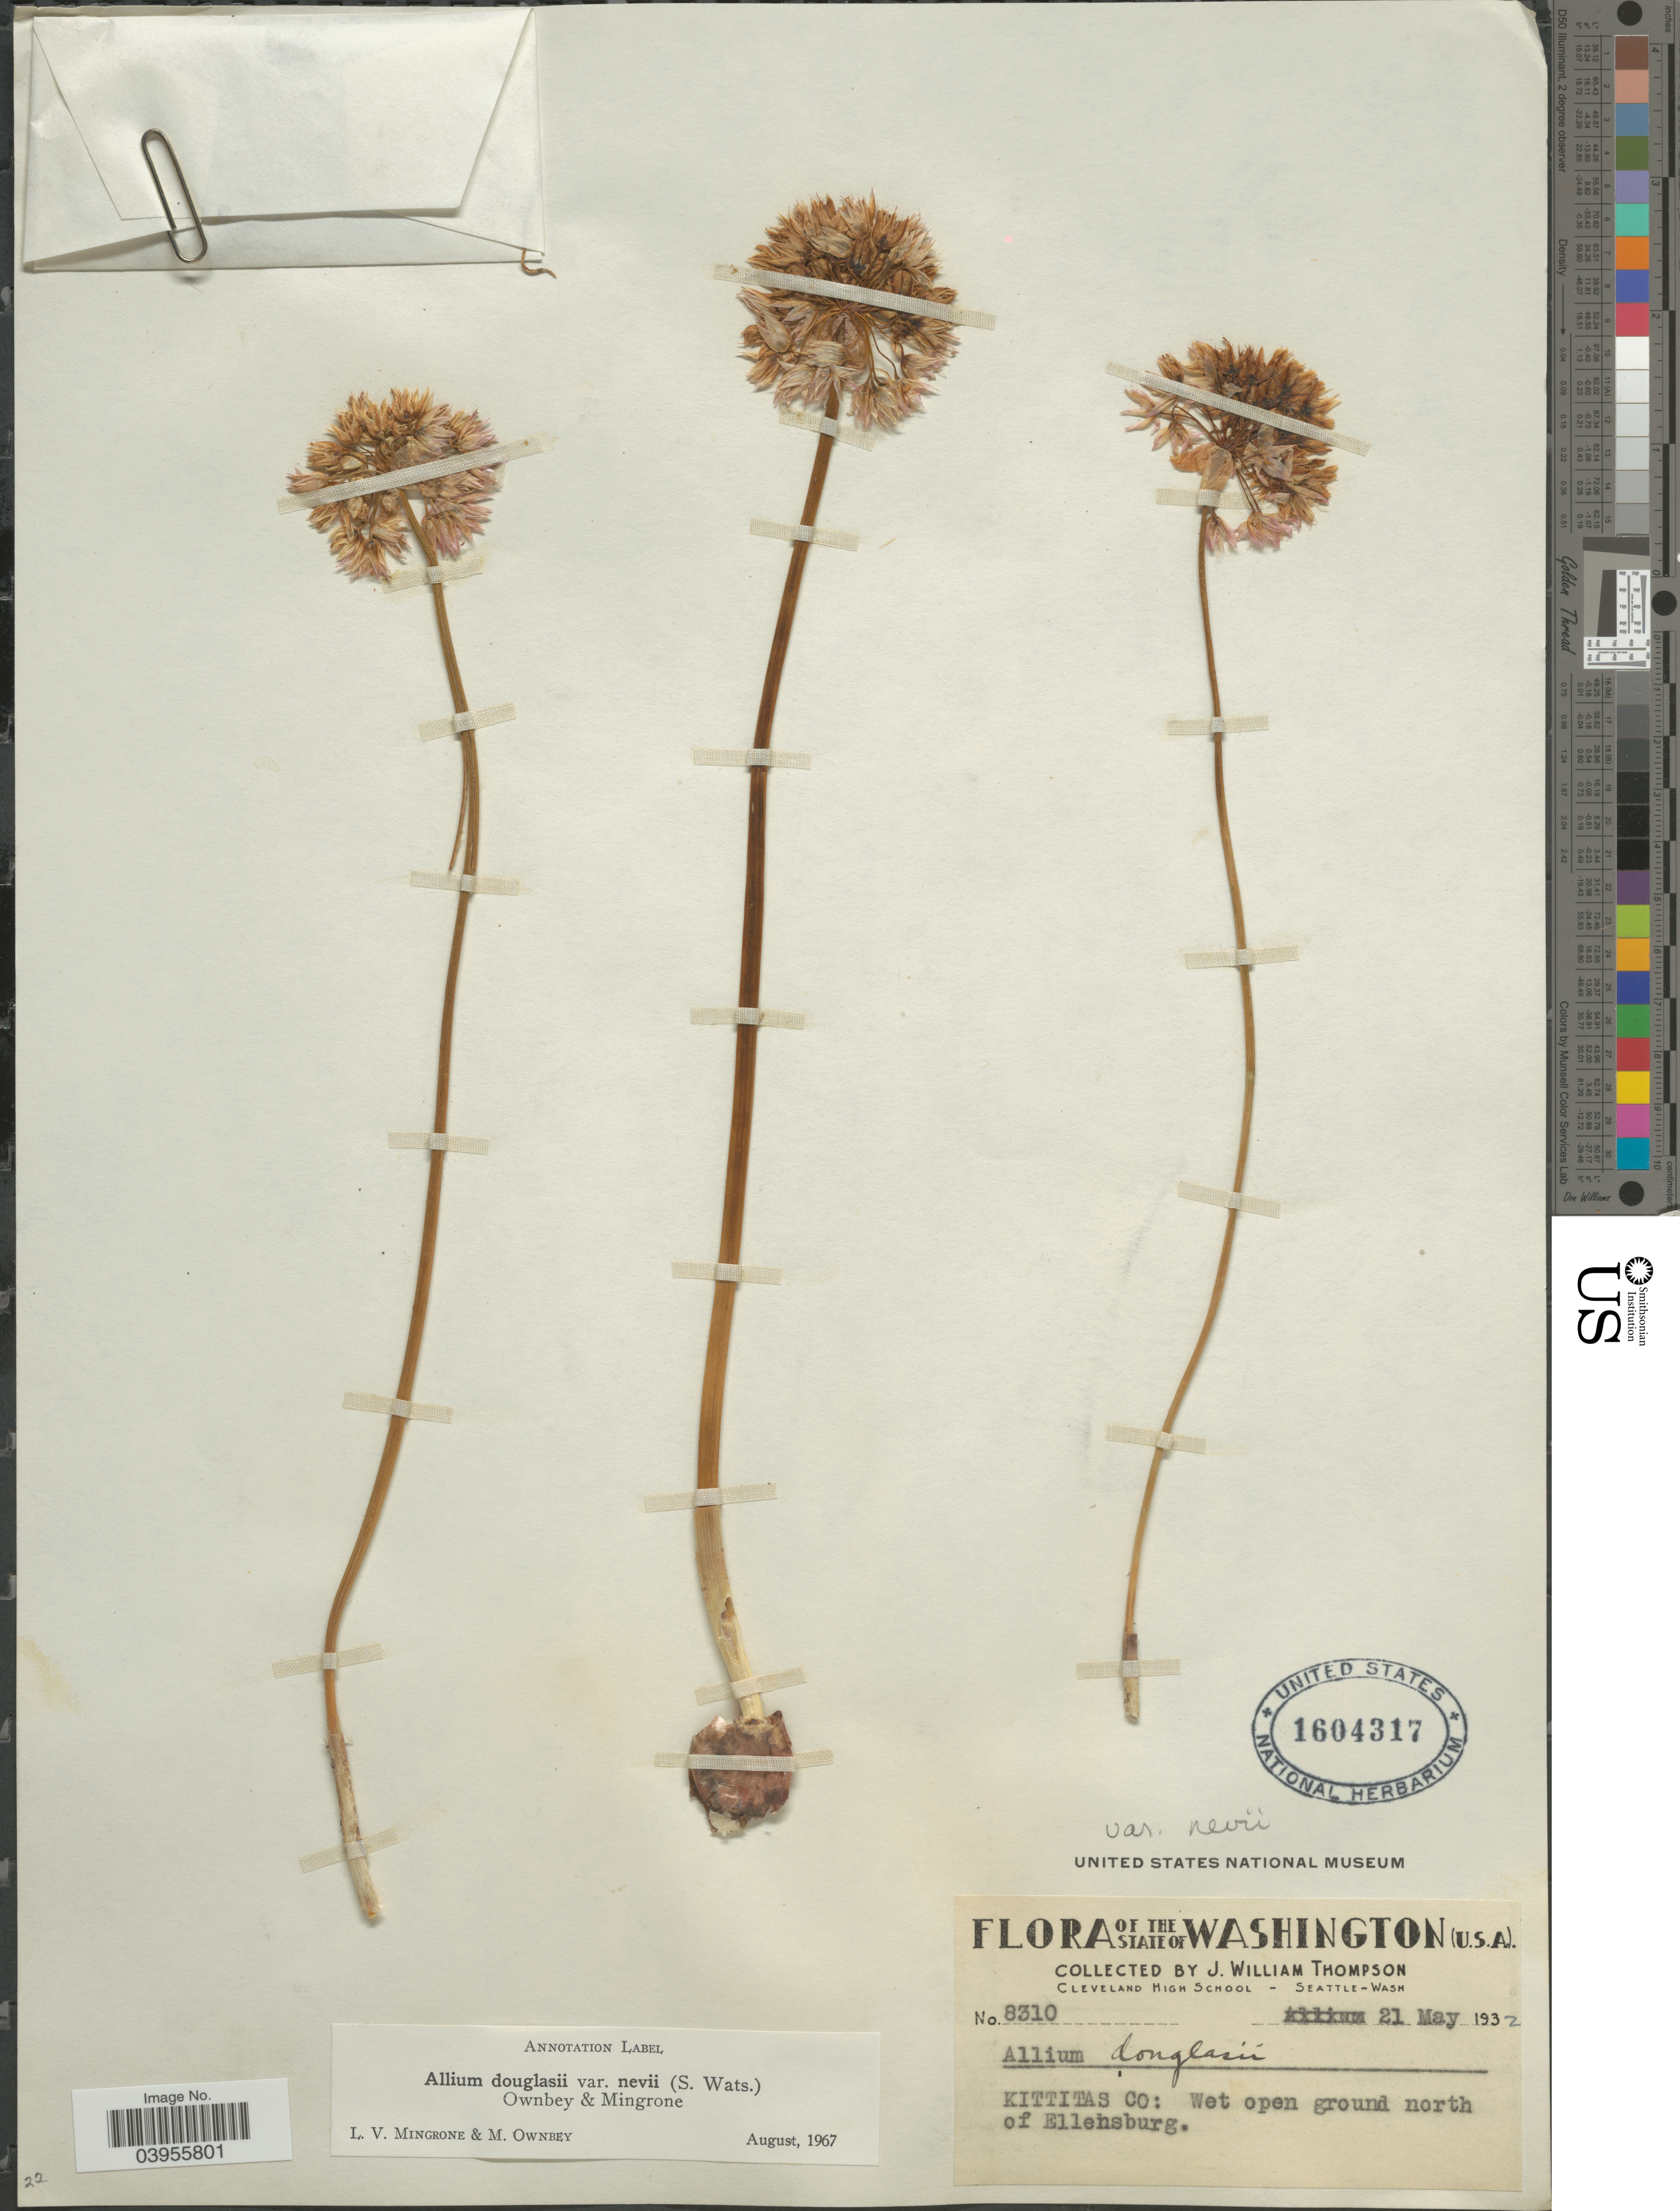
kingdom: Plantae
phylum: Tracheophyta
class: Liliopsida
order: Asparagales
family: Amaryllidaceae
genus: Allium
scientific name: Allium douglasii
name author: Hook.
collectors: J. W. Thompson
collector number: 8310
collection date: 1932-05-21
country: United States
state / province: Washington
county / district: Kittitas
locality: Kittitas Co: Wet open ground north of Ellensburg.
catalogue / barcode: US 1604317